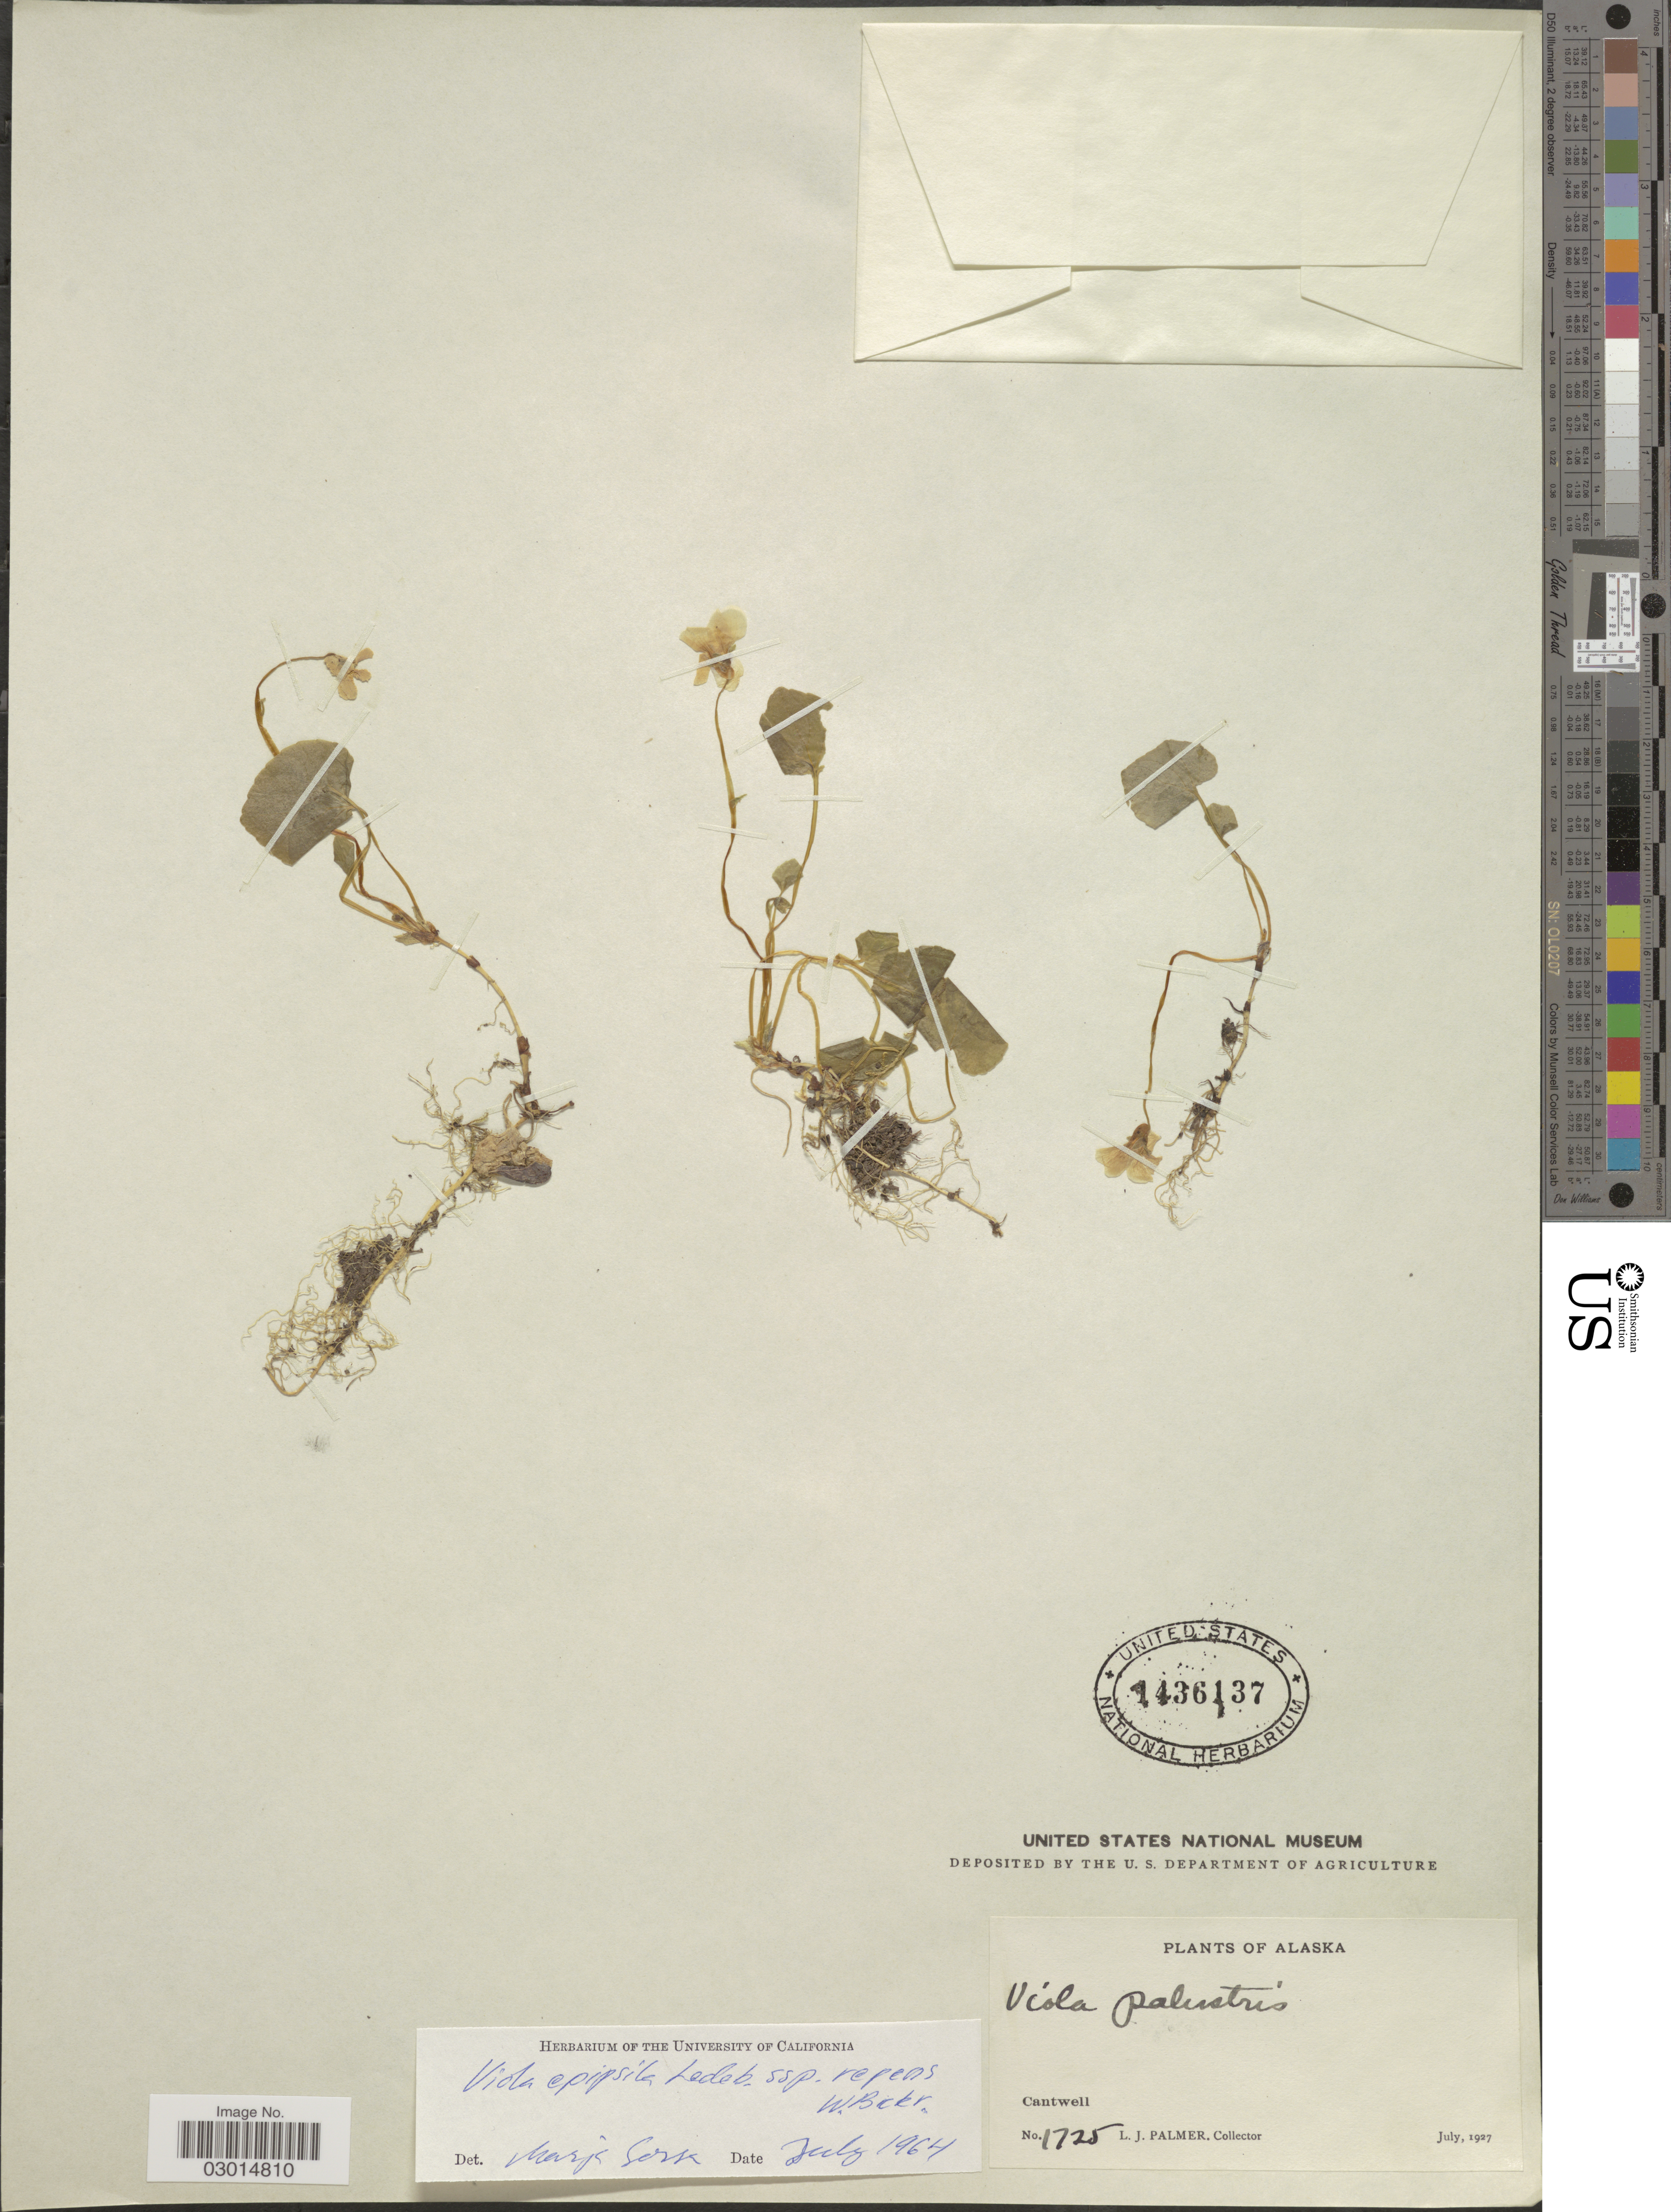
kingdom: Plantae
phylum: Tracheophyta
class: Magnoliopsida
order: Malpighiales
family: Violaceae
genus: Viola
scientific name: Viola epipsila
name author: Ledeb.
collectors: L. J. Palmer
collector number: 1725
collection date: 1927-07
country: United States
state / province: Alaska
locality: Cantwell.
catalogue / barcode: US 1436137